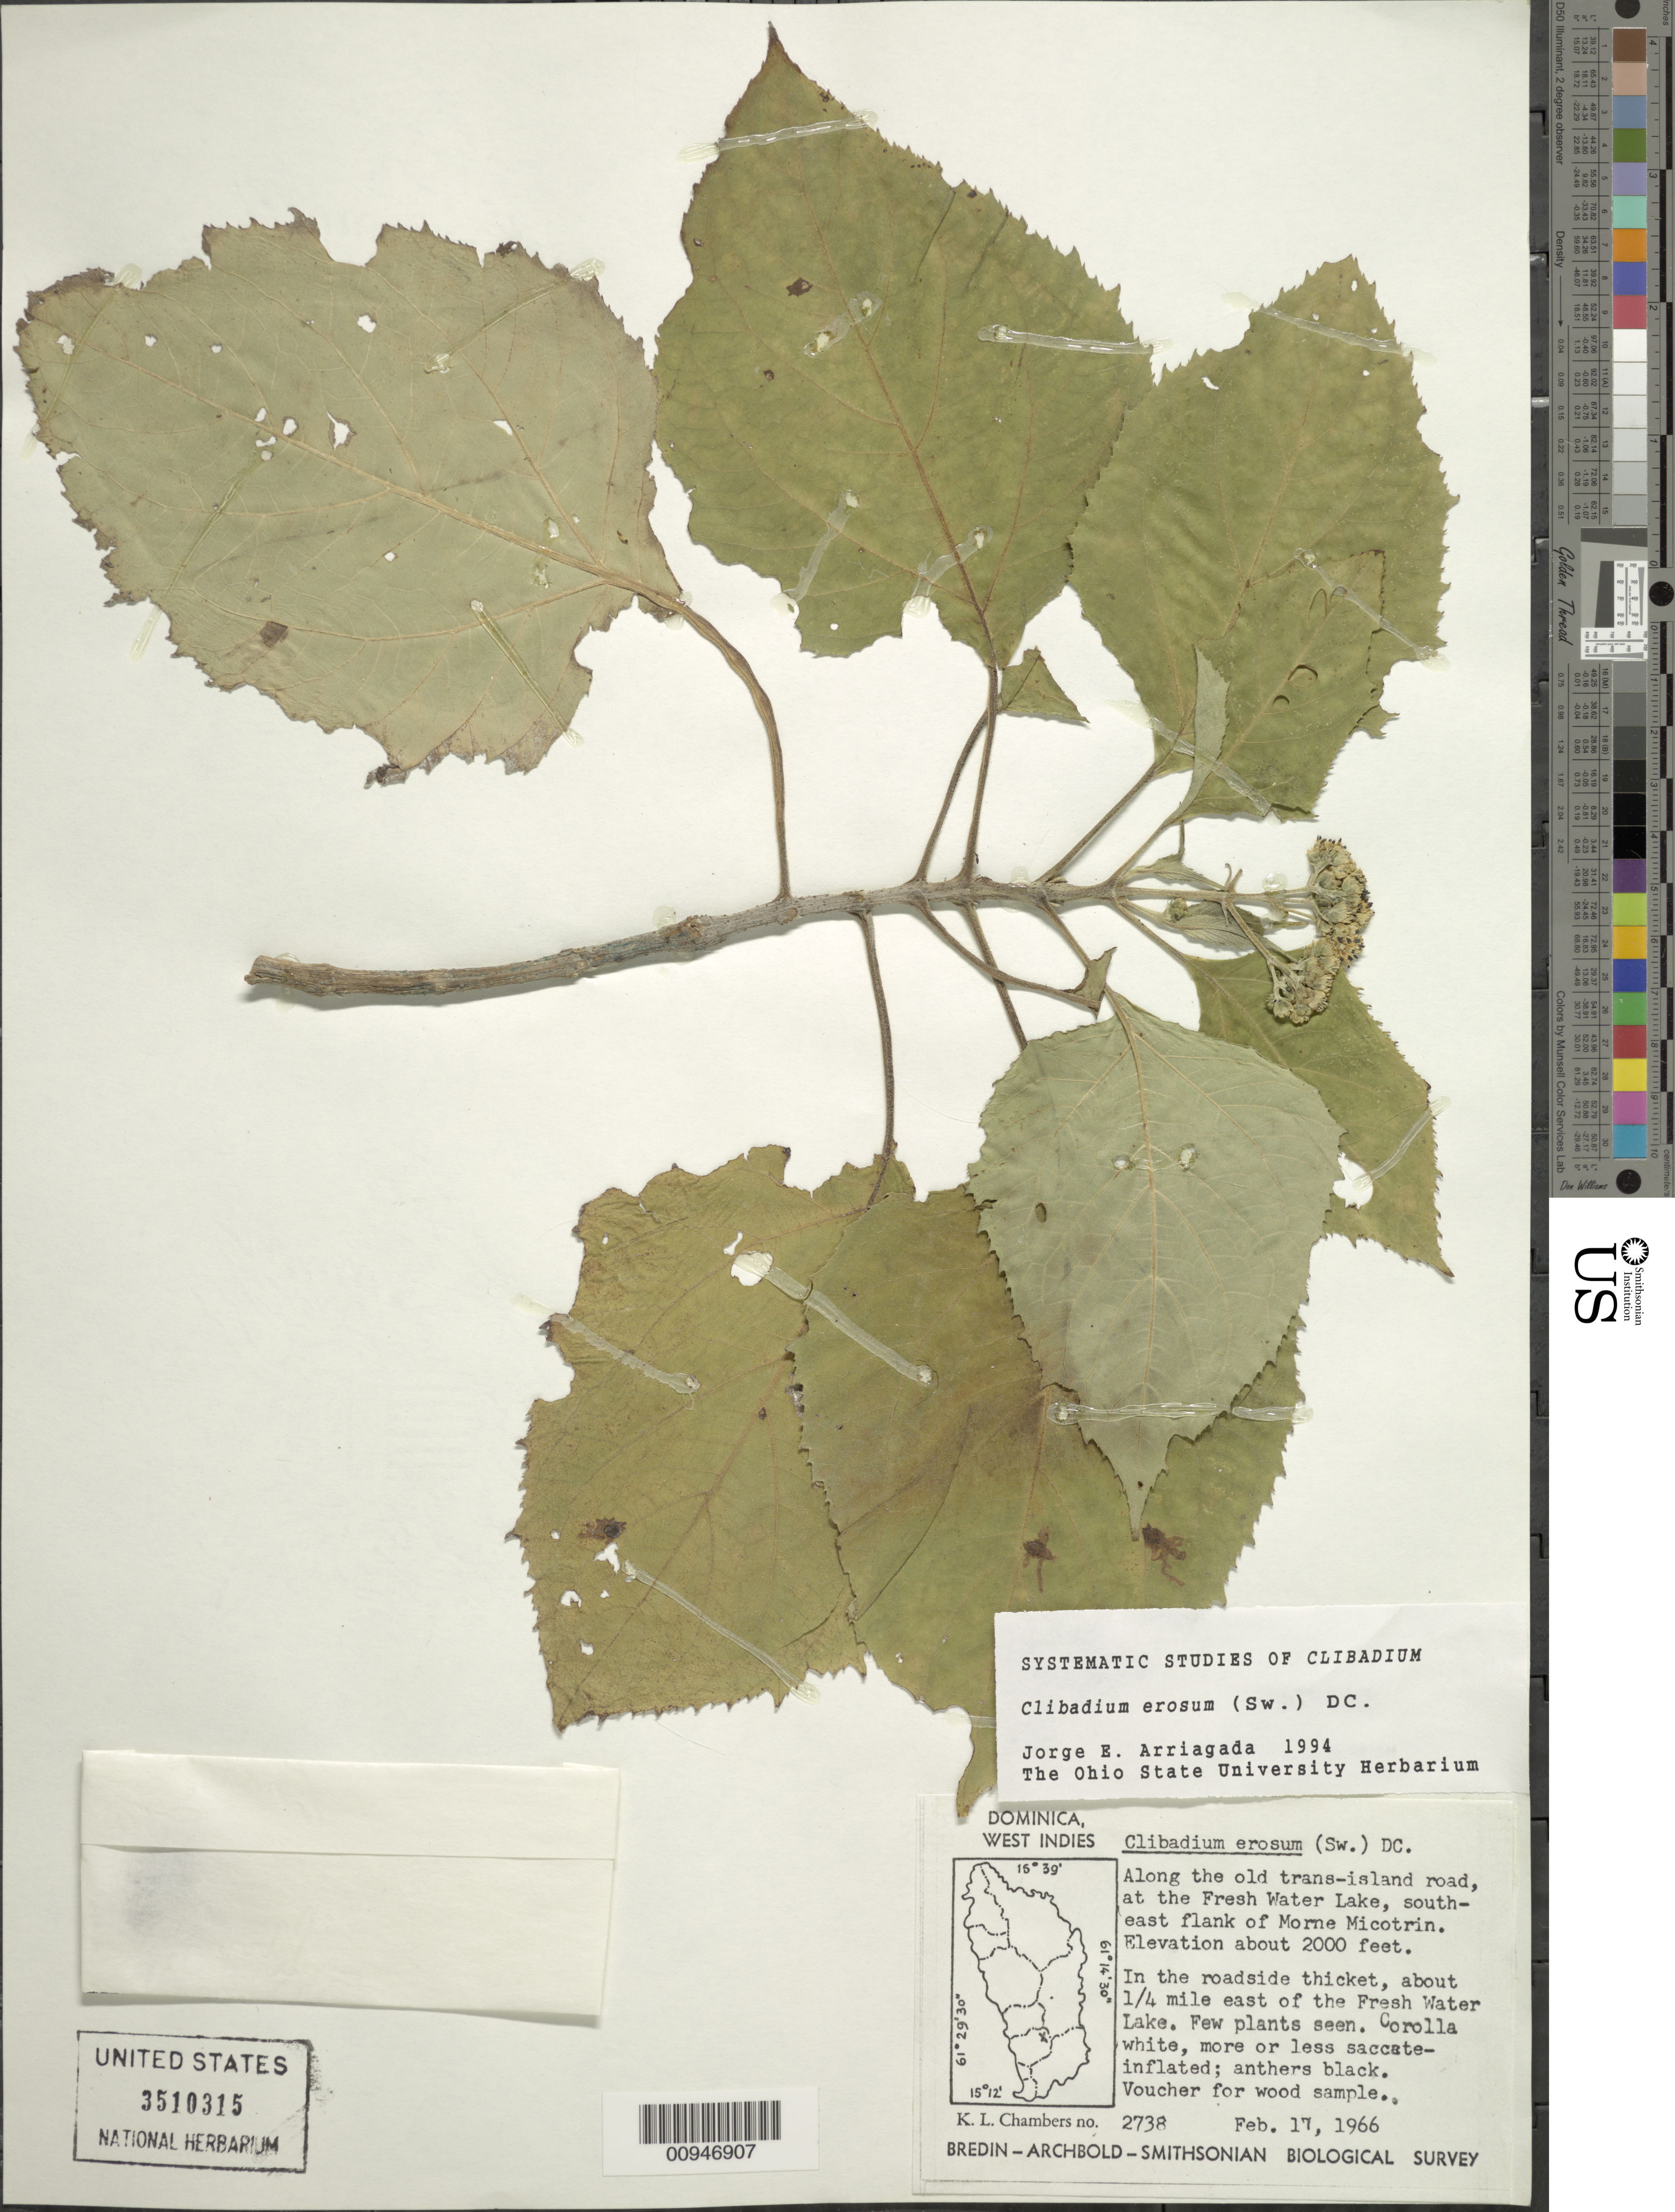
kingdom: Plantae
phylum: Tracheophyta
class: Magnoliopsida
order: Asterales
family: Asteraceae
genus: Clibadium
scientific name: Clibadium erosum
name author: (Sw.) DC.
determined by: Arriagada, J. E.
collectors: K. L. Chambers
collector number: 2738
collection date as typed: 17 Dec 1966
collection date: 1966-12-17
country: Dominica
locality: Along the old trans-island road, about 1/4 miles E of Fresh Water Lake, southeast flank of Morne Micotrin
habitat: In roadside thicket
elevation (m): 610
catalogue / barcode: US 3510315